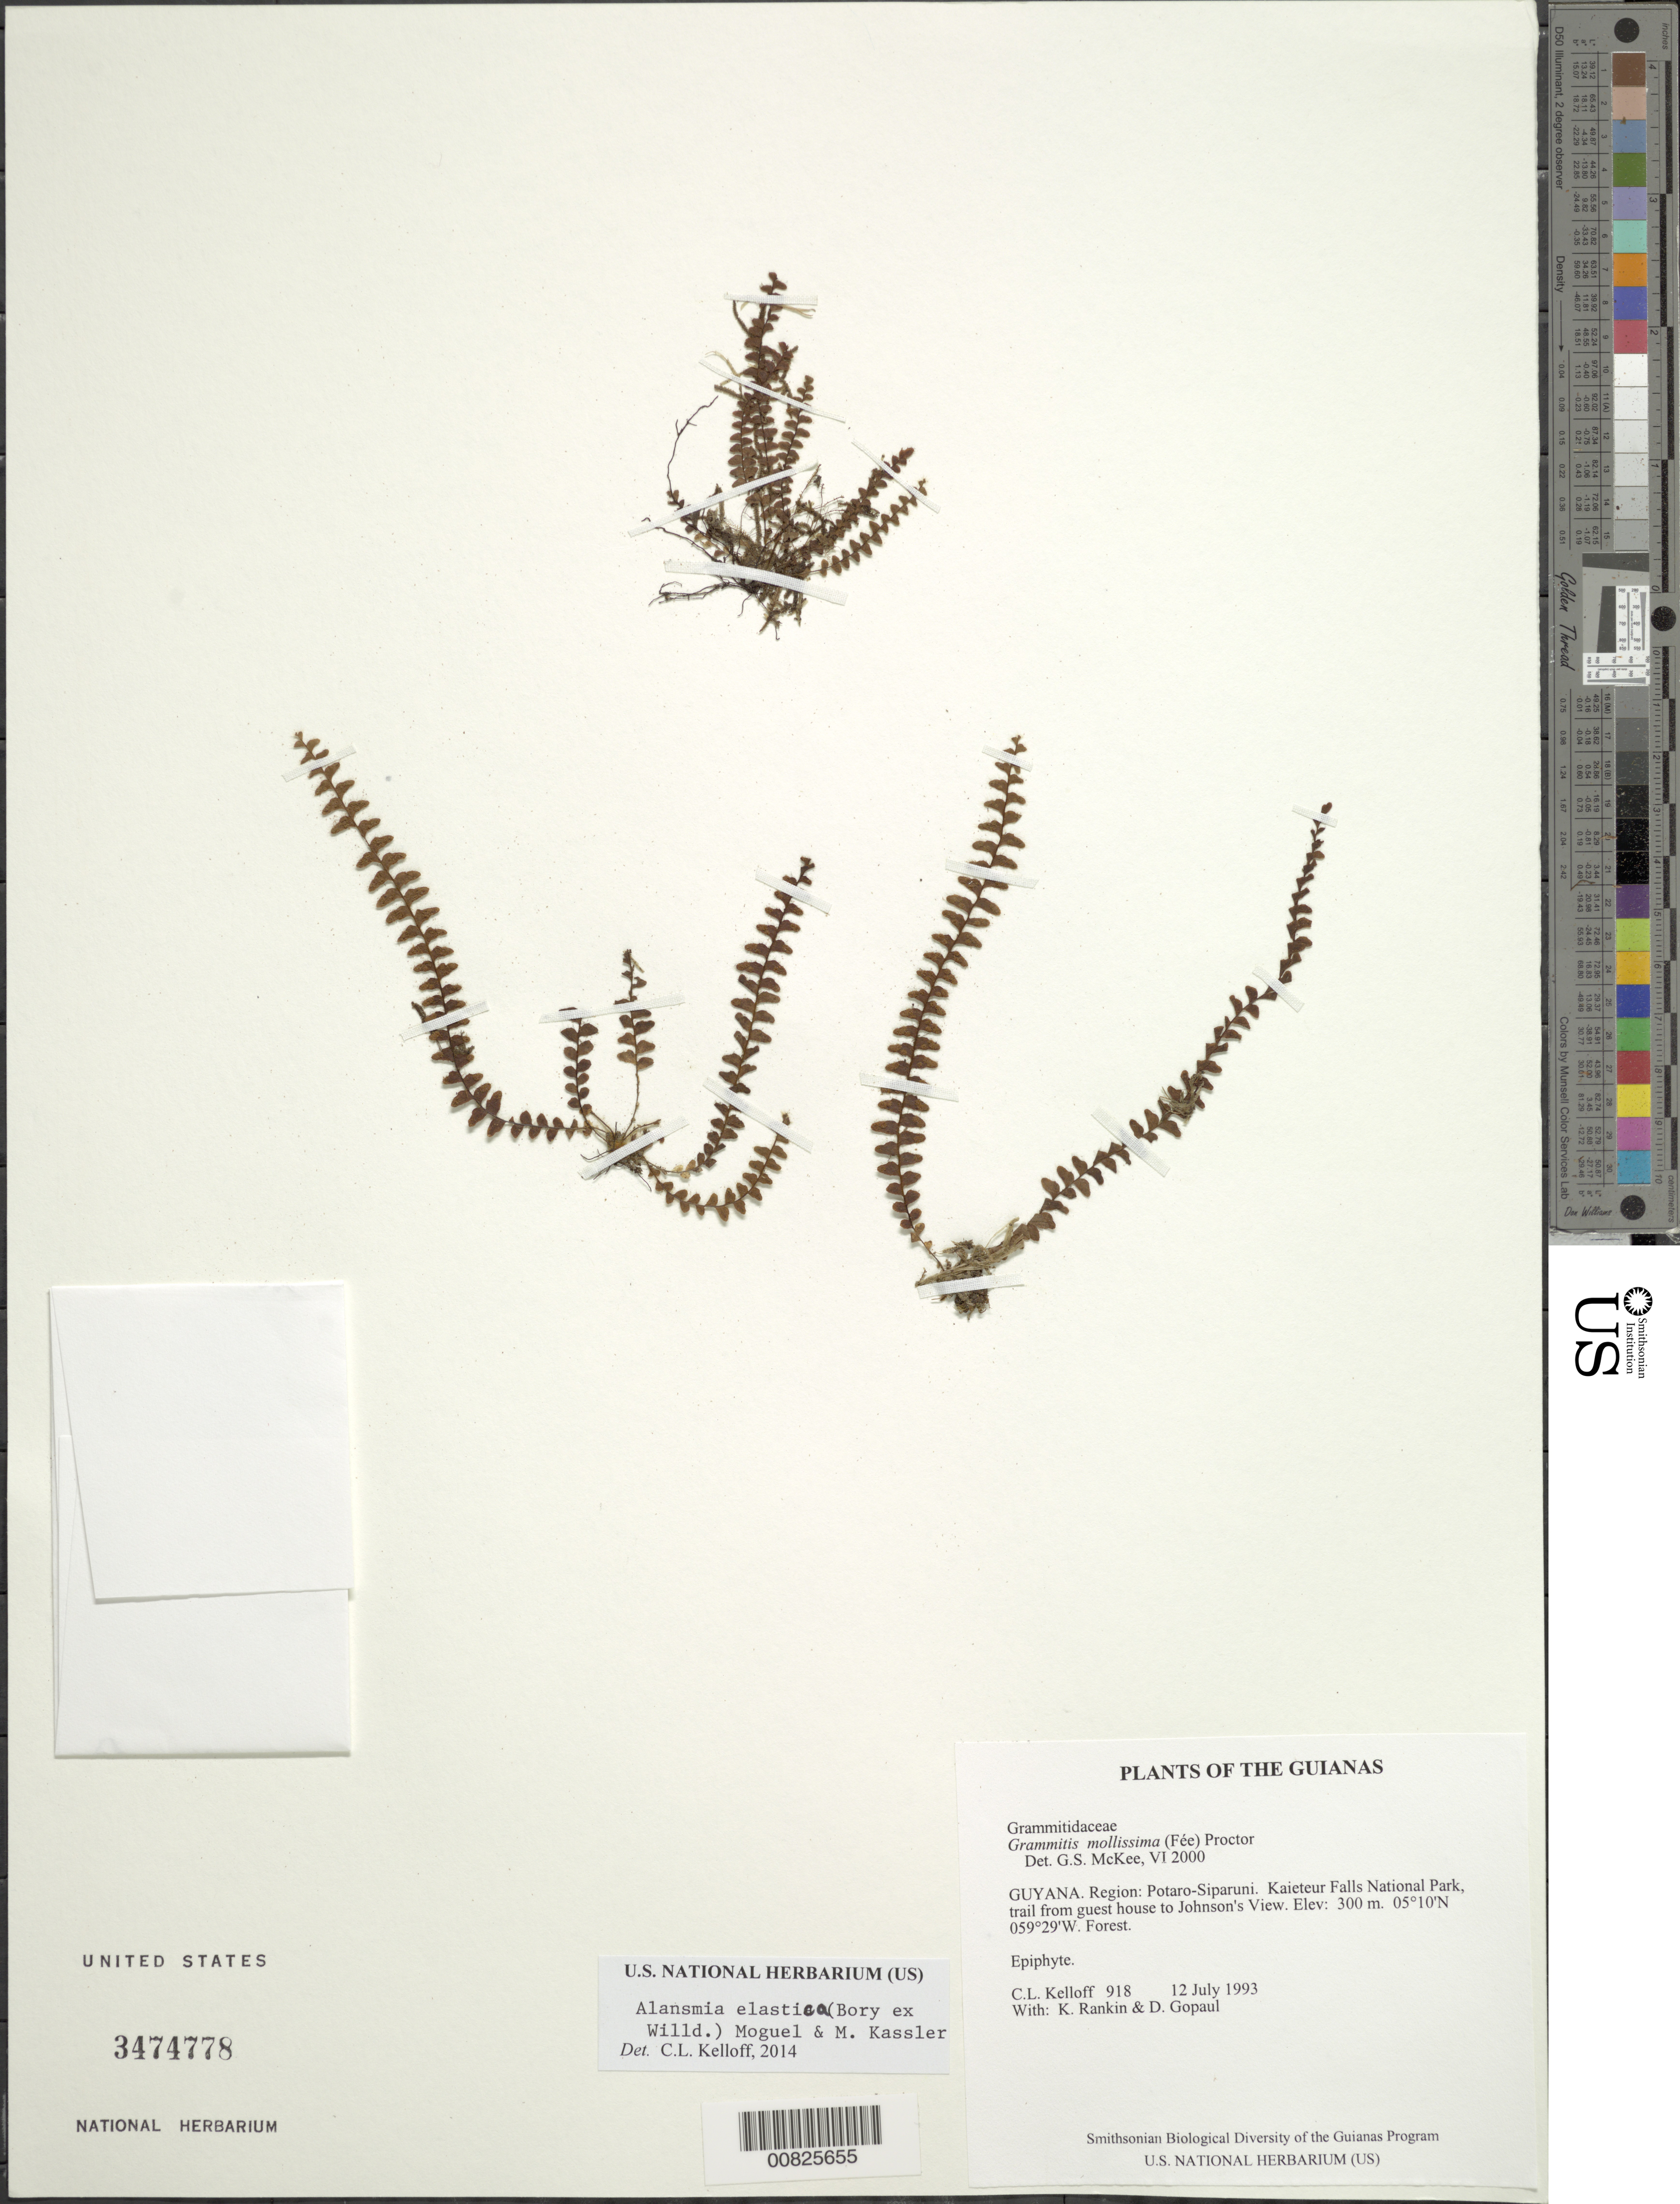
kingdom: Plantae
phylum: Tracheophyta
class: Polypodiopsida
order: Polypodiales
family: Polypodiaceae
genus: Alansmia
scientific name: Alansmia elastica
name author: (Bory ex Willd.) Moguel & M. Kessler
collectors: C. L. Kelloff, K. Rankin & D. Gopaul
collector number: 918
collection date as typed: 12 July 1993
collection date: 1993-07-12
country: Guyana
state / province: Potaro-Siparuni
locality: Kaieteur Falls National Park, trail from guest house to Johnson's View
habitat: Forest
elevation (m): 300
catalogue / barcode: US 3474778